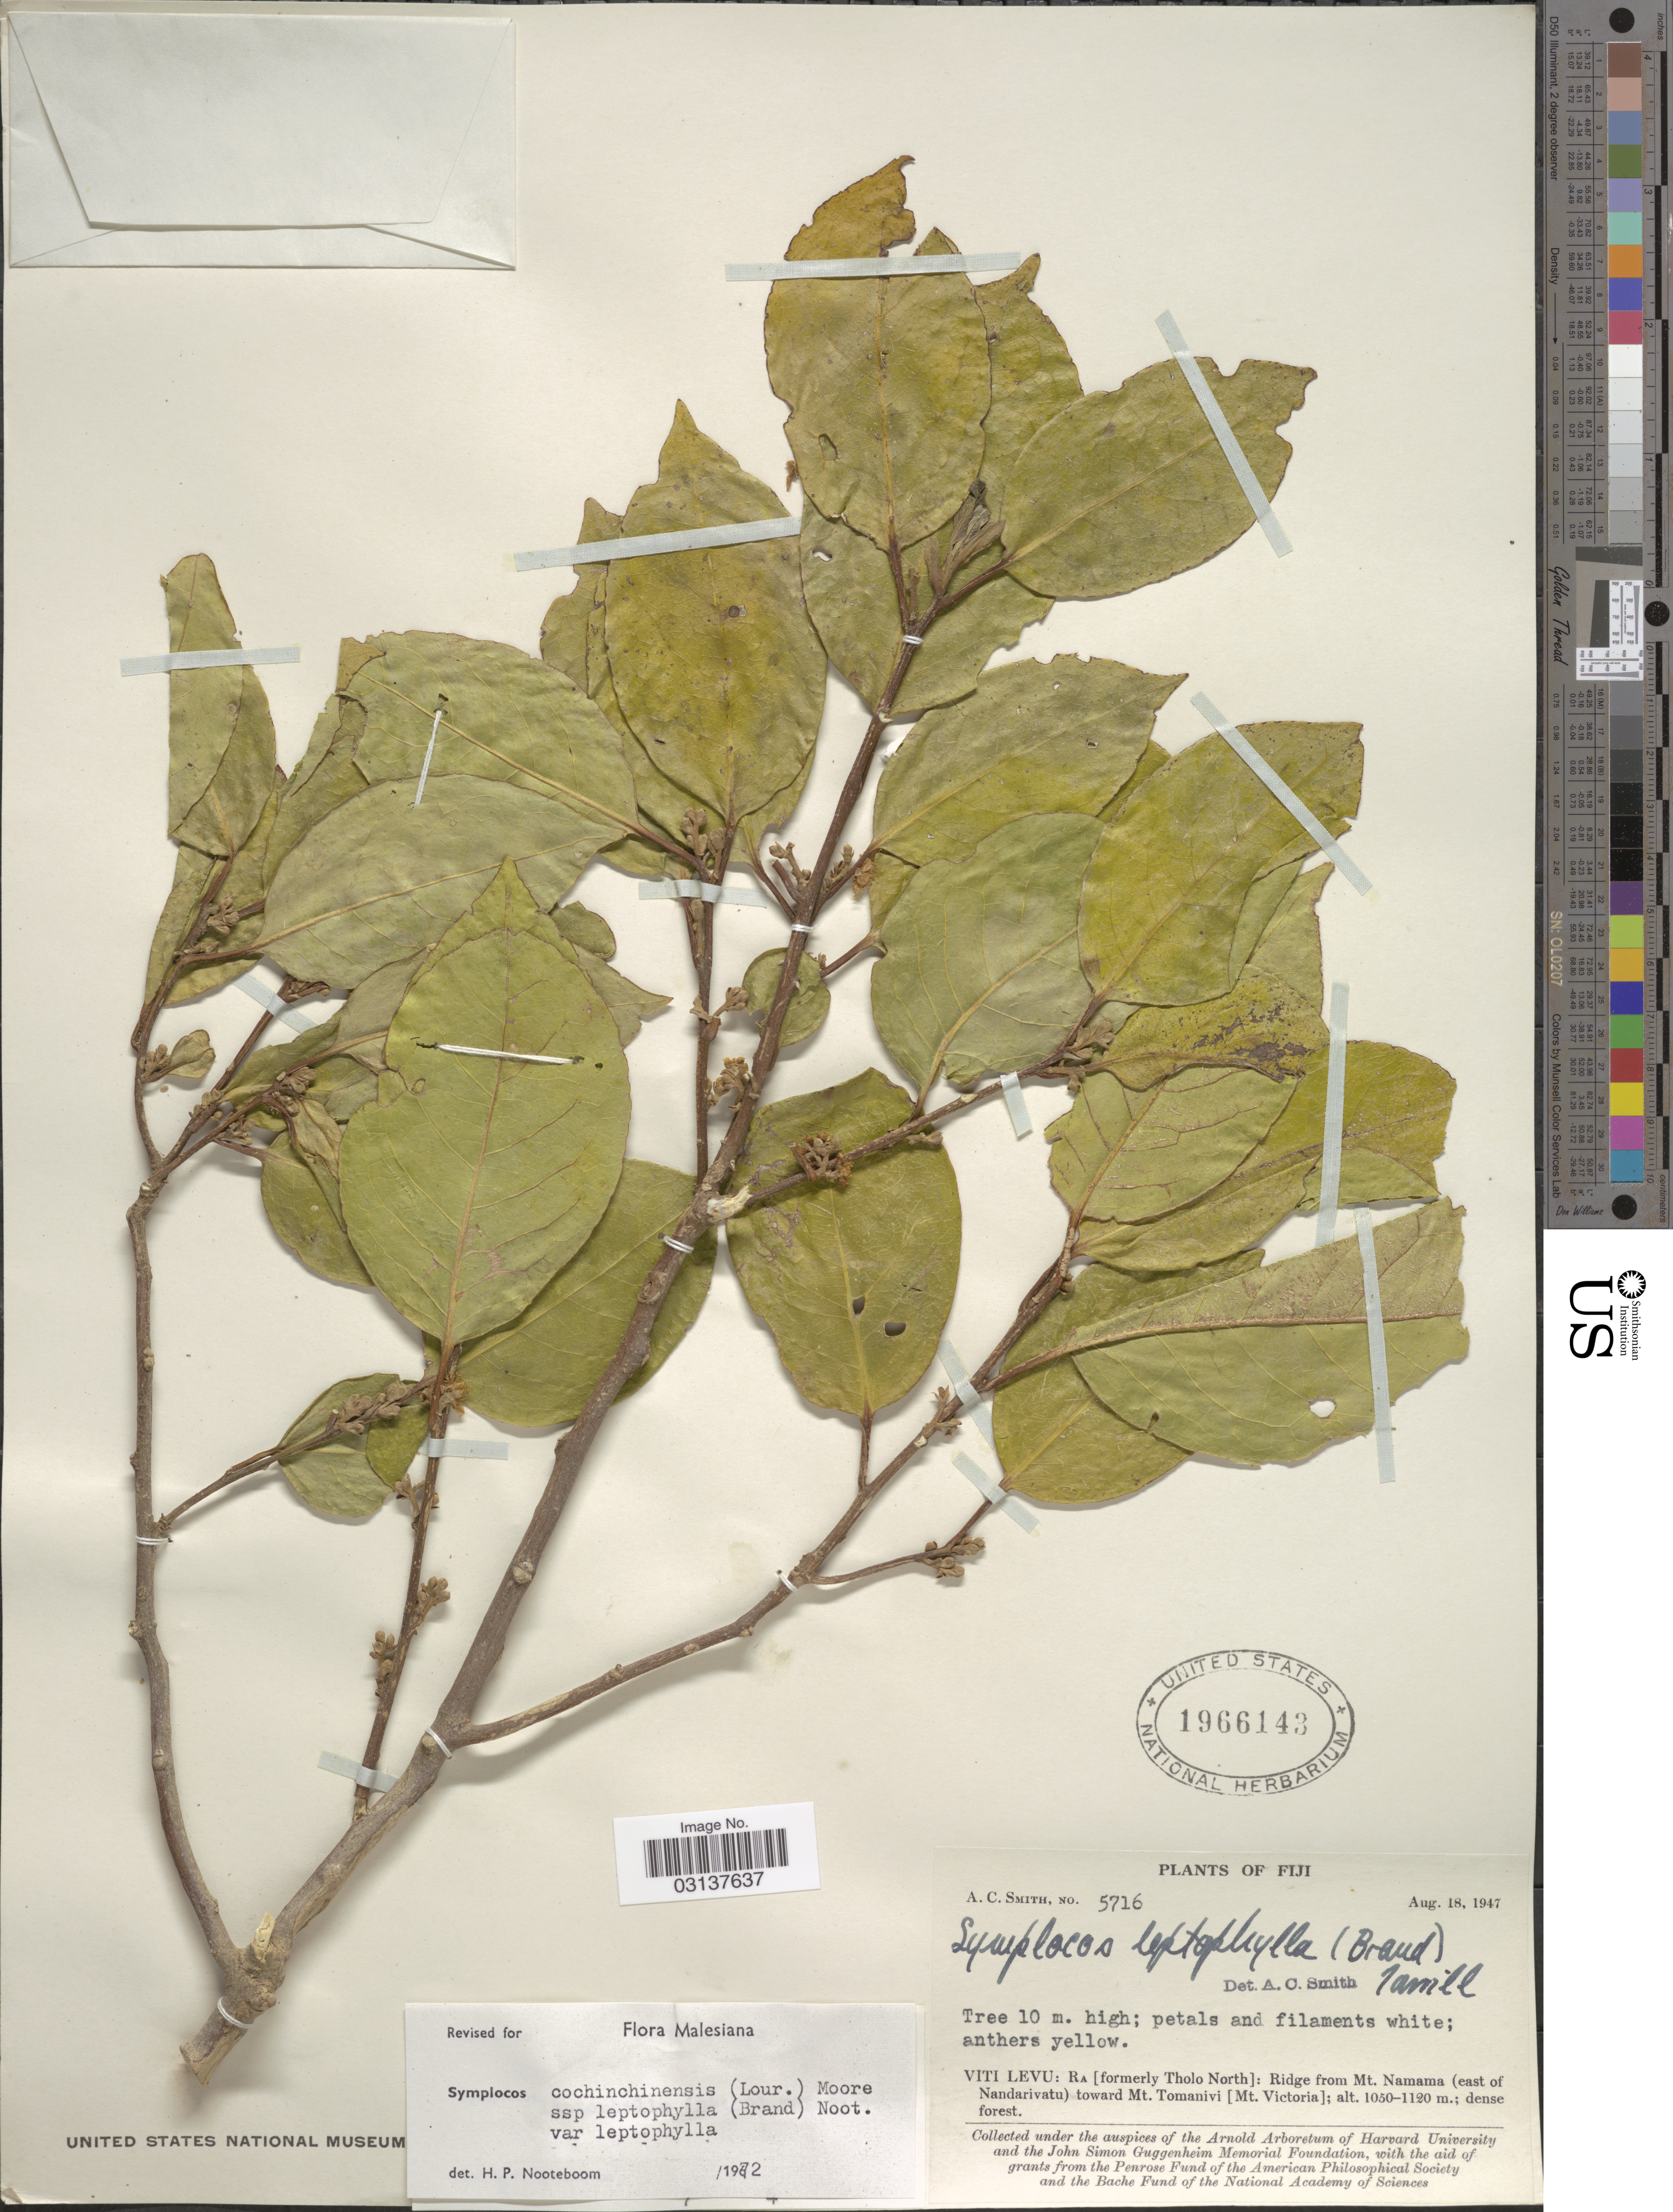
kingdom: Plantae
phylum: Tracheophyta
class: Magnoliopsida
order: Ericales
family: Symplocaceae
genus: Symplocos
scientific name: Symplocos cochinchinensis var. leptophylla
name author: (Brand) Noot.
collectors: A. C. Smith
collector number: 5716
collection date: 1947-08-18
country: Fiji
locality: Viti Levu: RA [formerly Tholo North]: Ridge from Mt. Namama (east of Nandarivatu) toward Mt. Tomanivi [Mt. Victoria].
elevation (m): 1050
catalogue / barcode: US 1966143